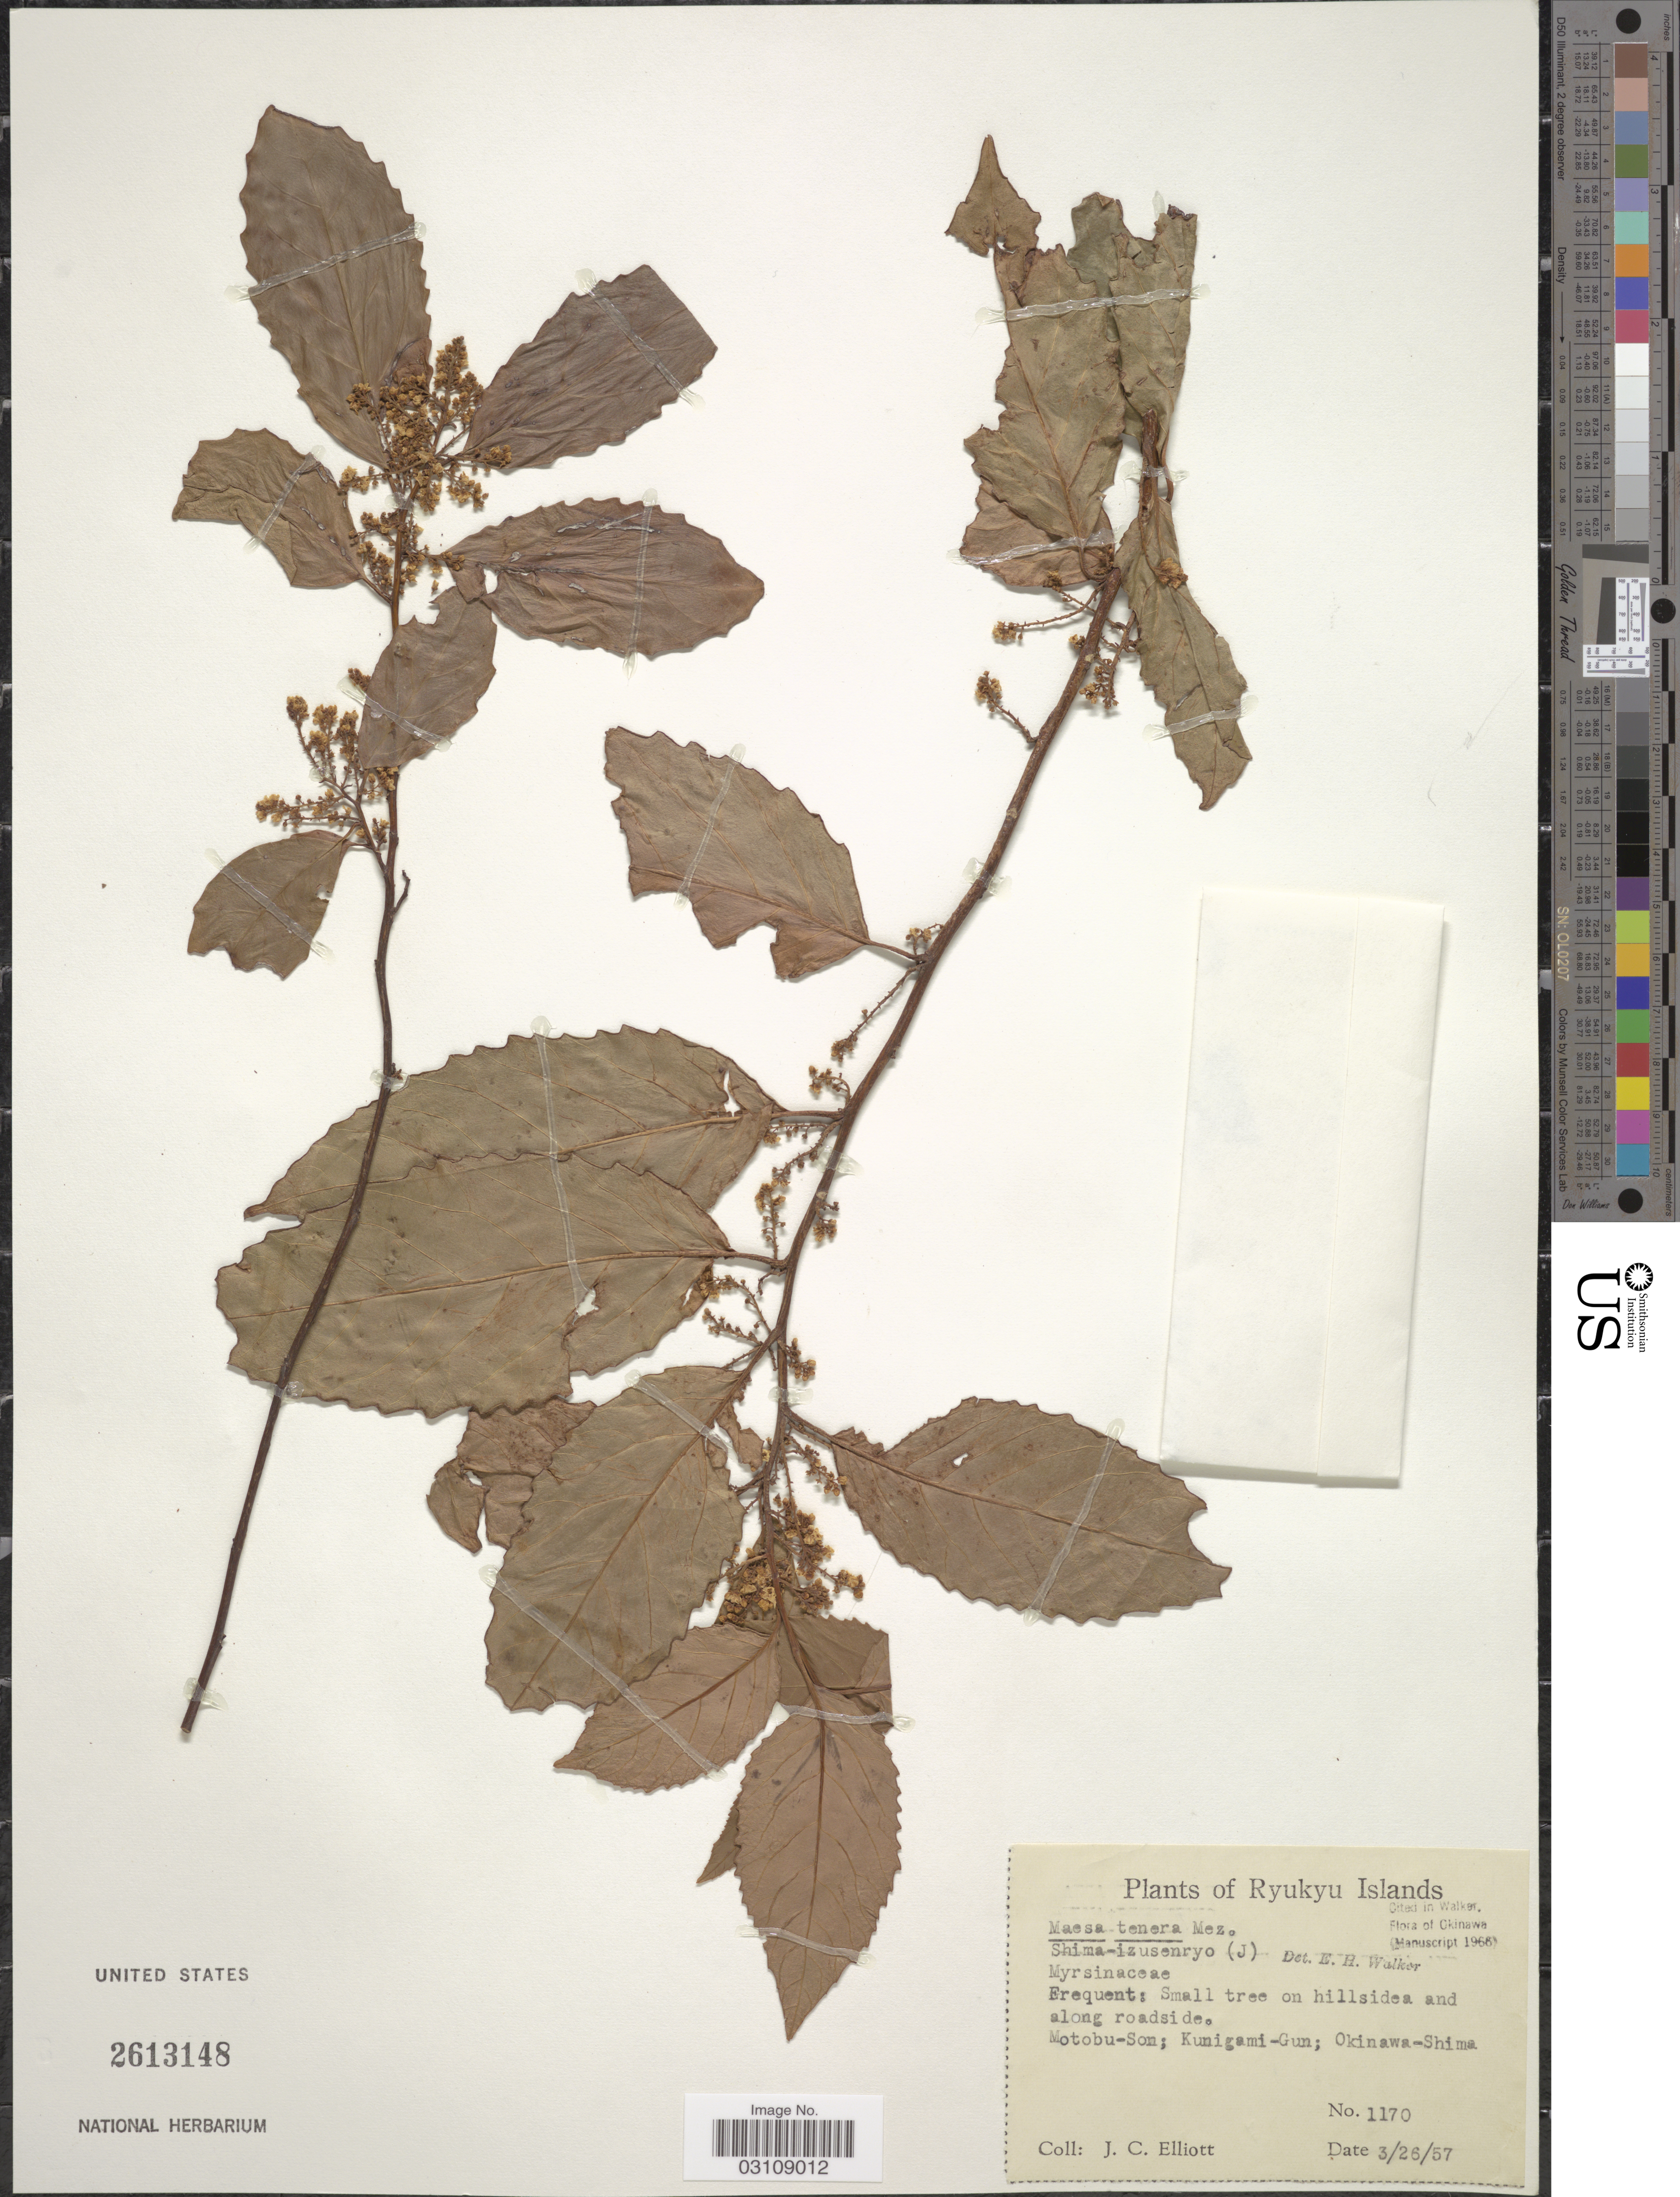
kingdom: Plantae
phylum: Tracheophyta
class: Magnoliopsida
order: Ericales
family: Primulaceae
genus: Maesa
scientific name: Maesa tenera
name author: Mez in Engl.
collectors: J. Elliot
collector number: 1170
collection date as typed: Transcribed d/m/y: 26/3/57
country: Japan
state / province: Okinawa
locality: Ryukyu Islands, Motobu-Som; Kunigami-Gun; Okinawa-Shima.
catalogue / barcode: US 2613148